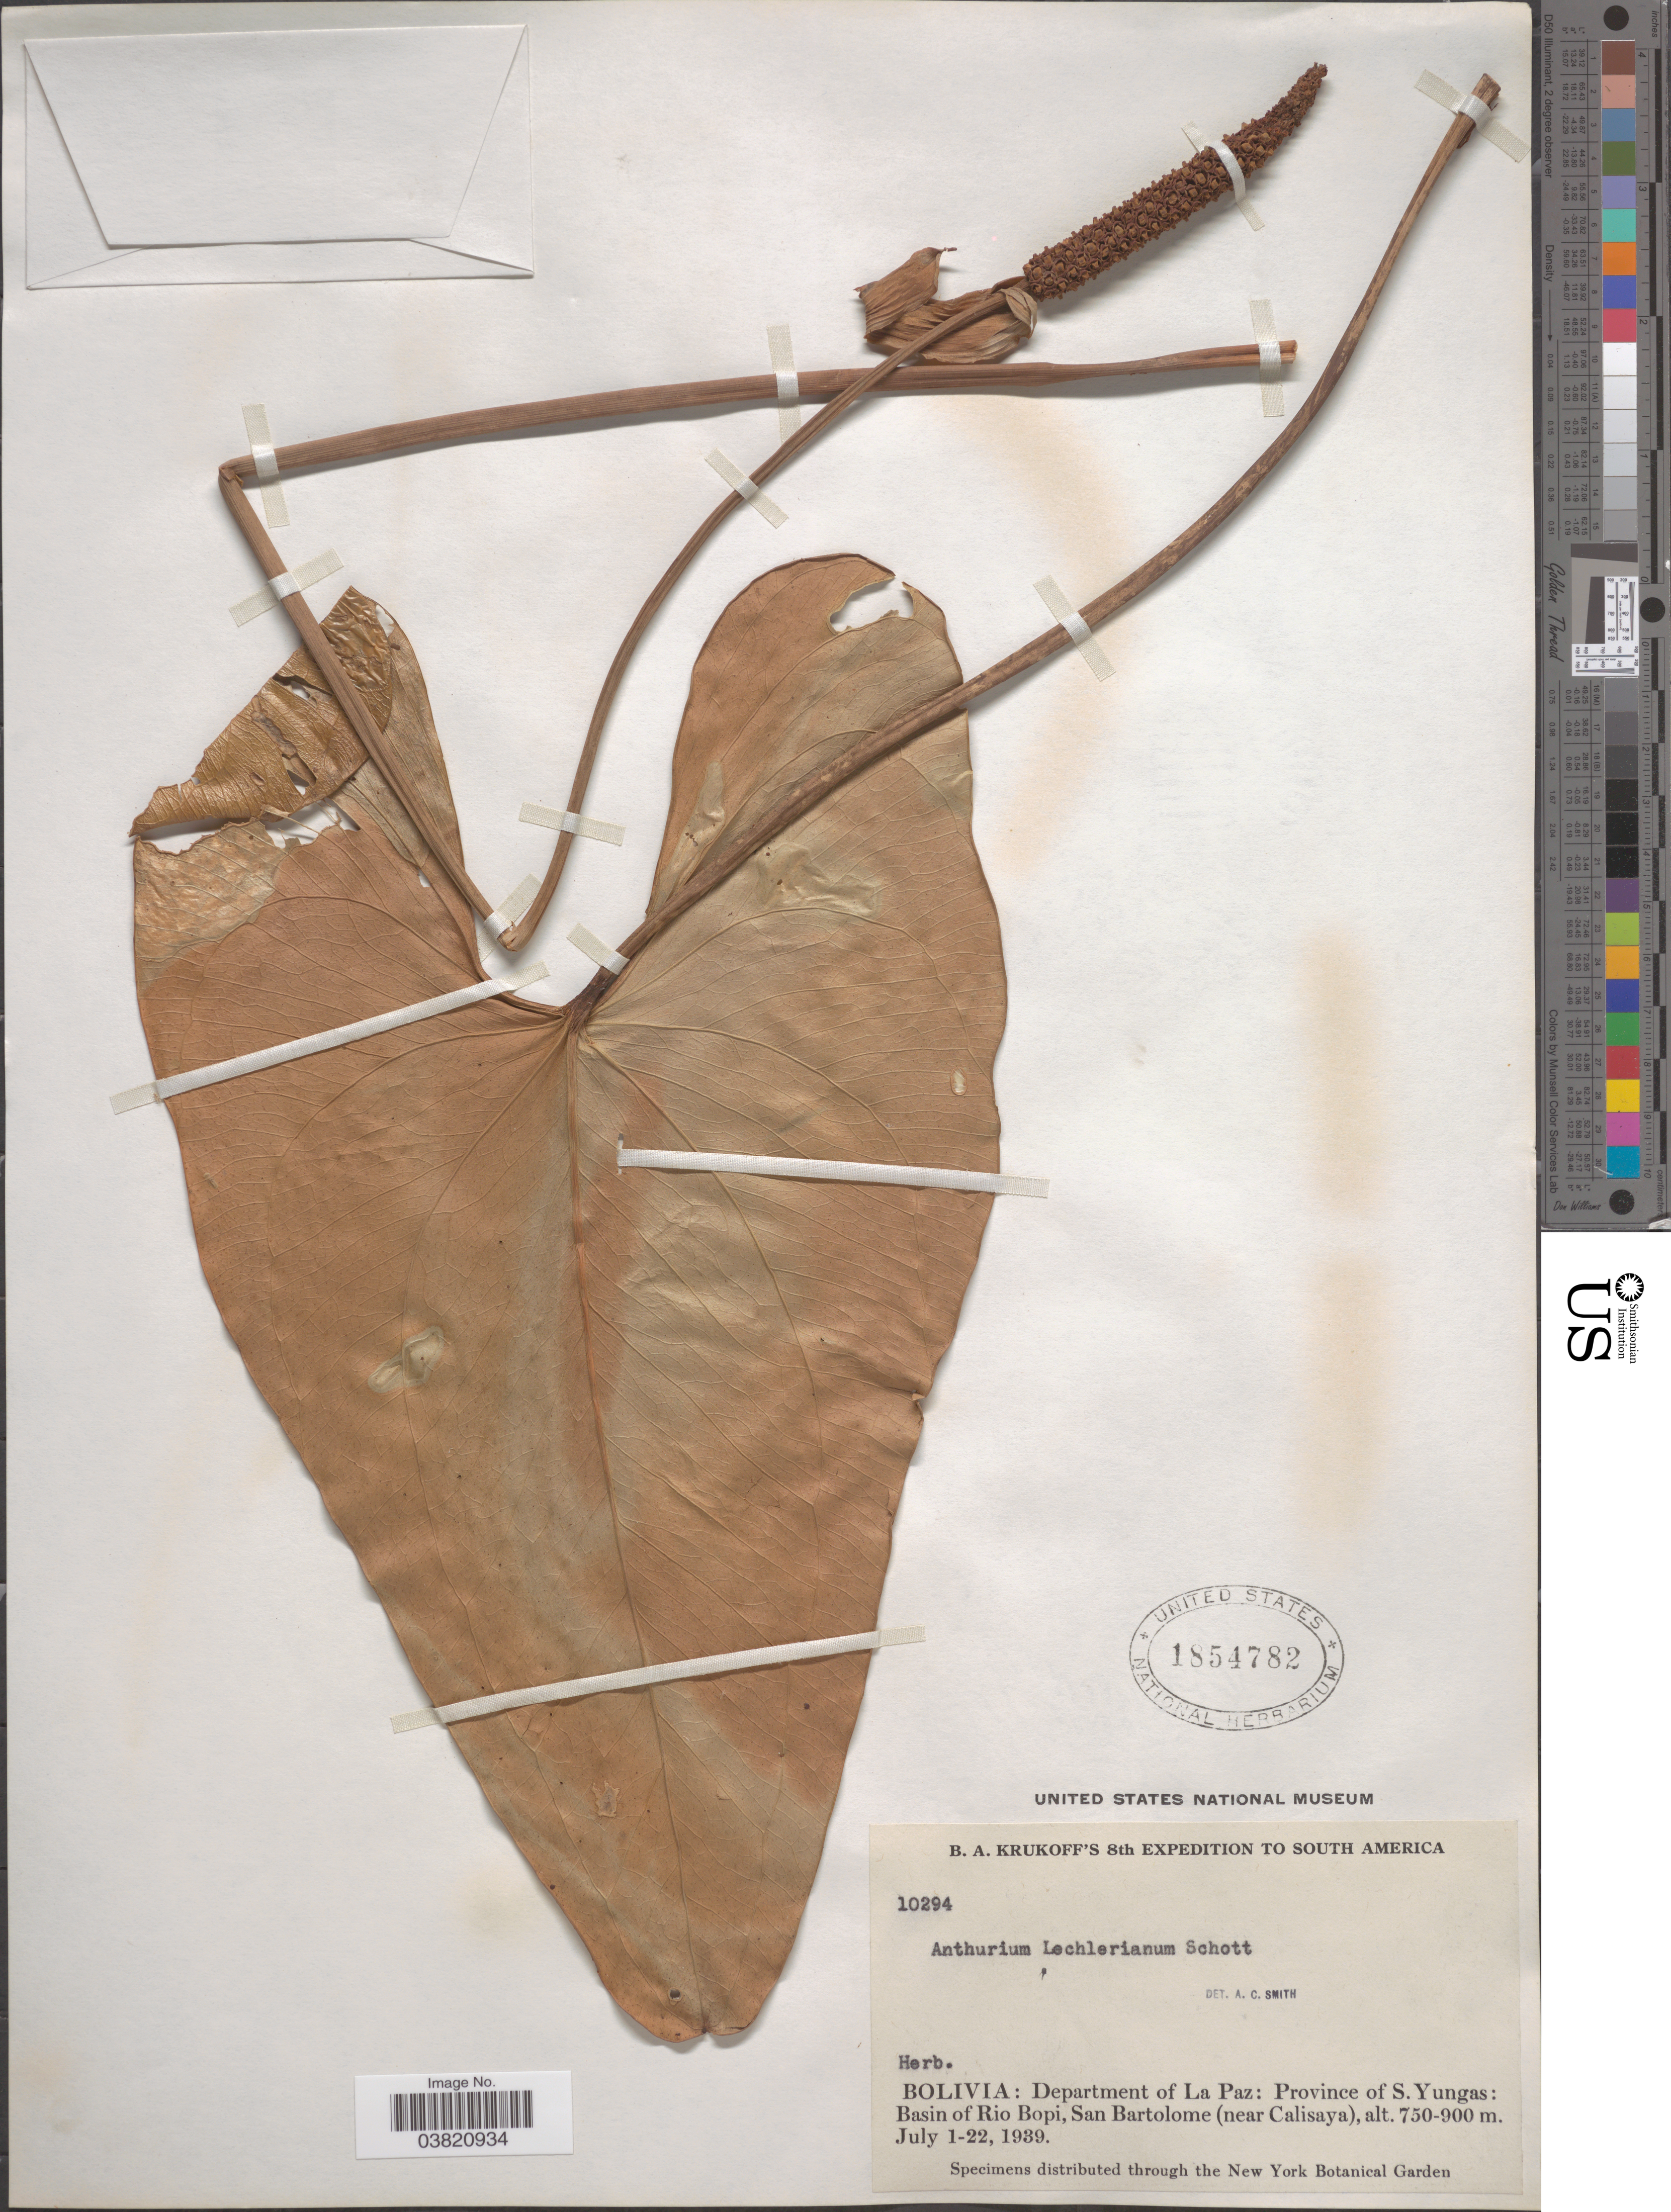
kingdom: Plantae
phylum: Tracheophyta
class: Liliopsida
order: Alismatales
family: Araceae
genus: Anthurium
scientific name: Anthurium lechlerianum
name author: Schott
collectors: B. A. Krukoff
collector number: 10294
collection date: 1939-07-01/1939-07-22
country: Bolivia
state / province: La Paz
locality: Department of La Paz: Province of S. Yungas: Basin of Rio Bopi, San Bartolome (near Calisaya).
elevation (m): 750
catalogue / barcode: US 1854782